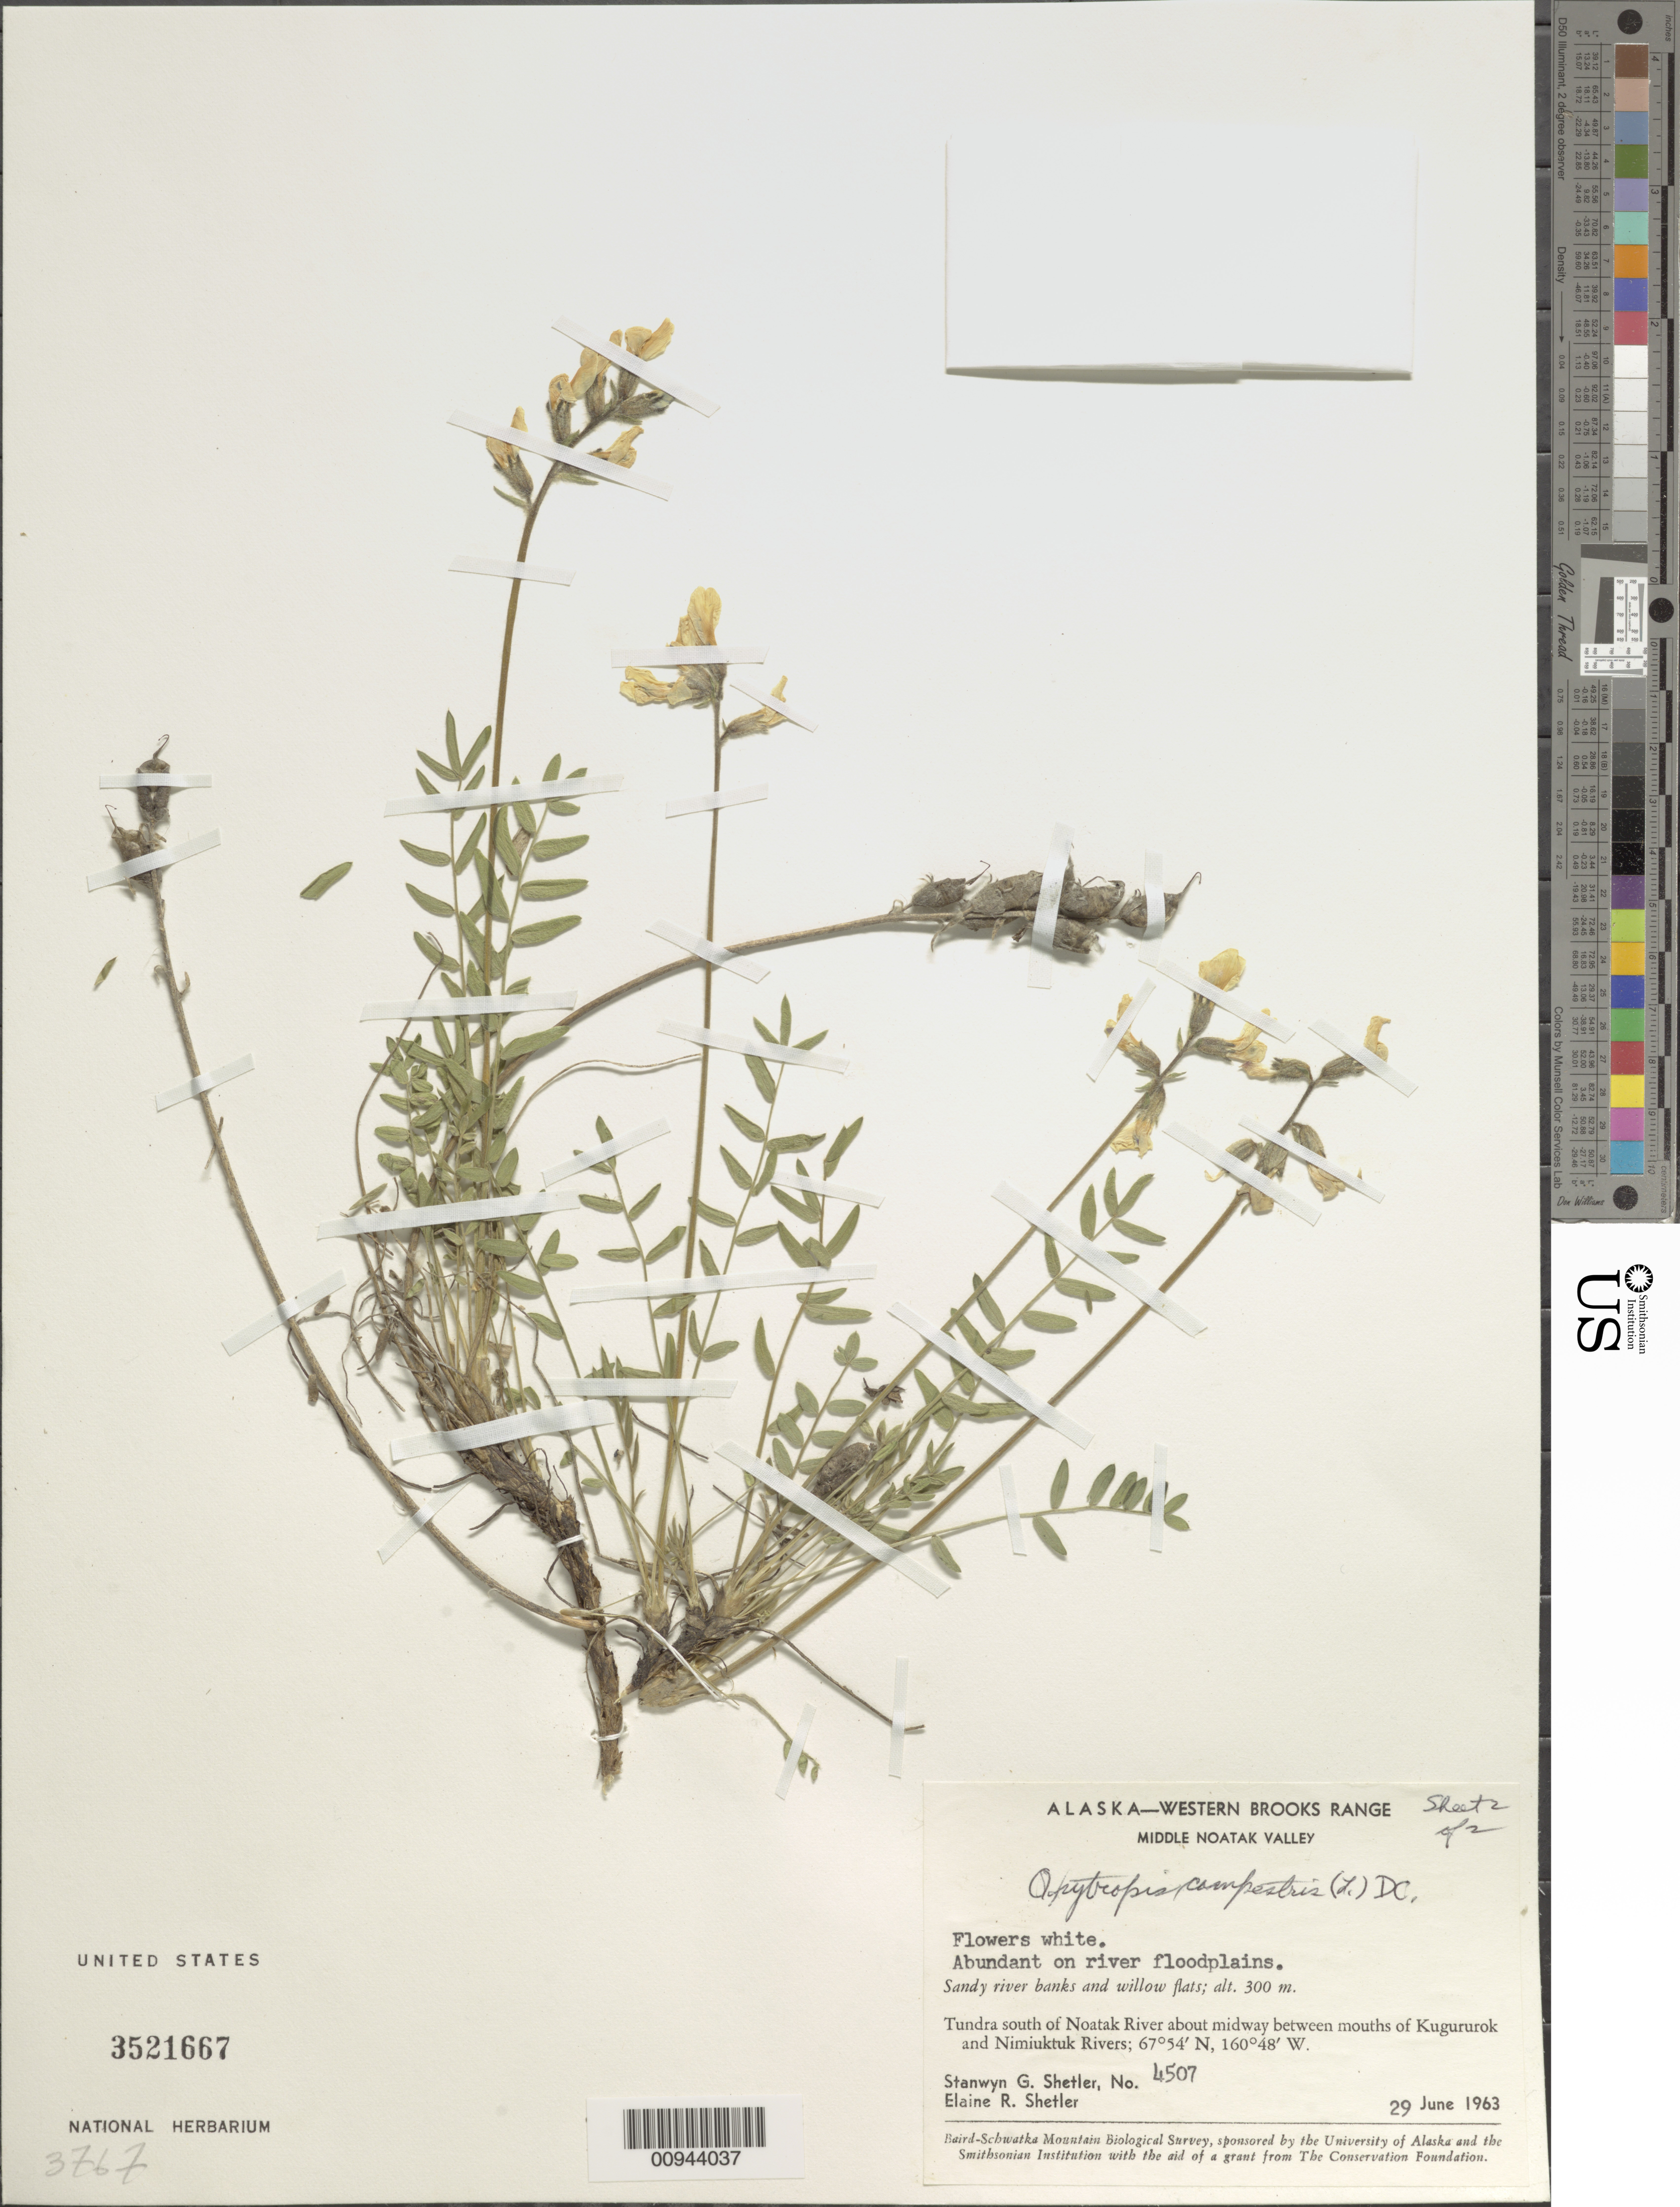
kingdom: Plantae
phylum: Tracheophyta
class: Magnoliopsida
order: Fabales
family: Fabaceae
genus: Oxytropis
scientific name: Oxytropis campestris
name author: (L.) DC.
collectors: S. Shetler & E. R. Shetler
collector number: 4507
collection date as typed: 29 Jun 1963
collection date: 1963-06-29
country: United States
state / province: Alaska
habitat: Tundra. Sandy river banks and willow flats.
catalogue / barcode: US 3521667